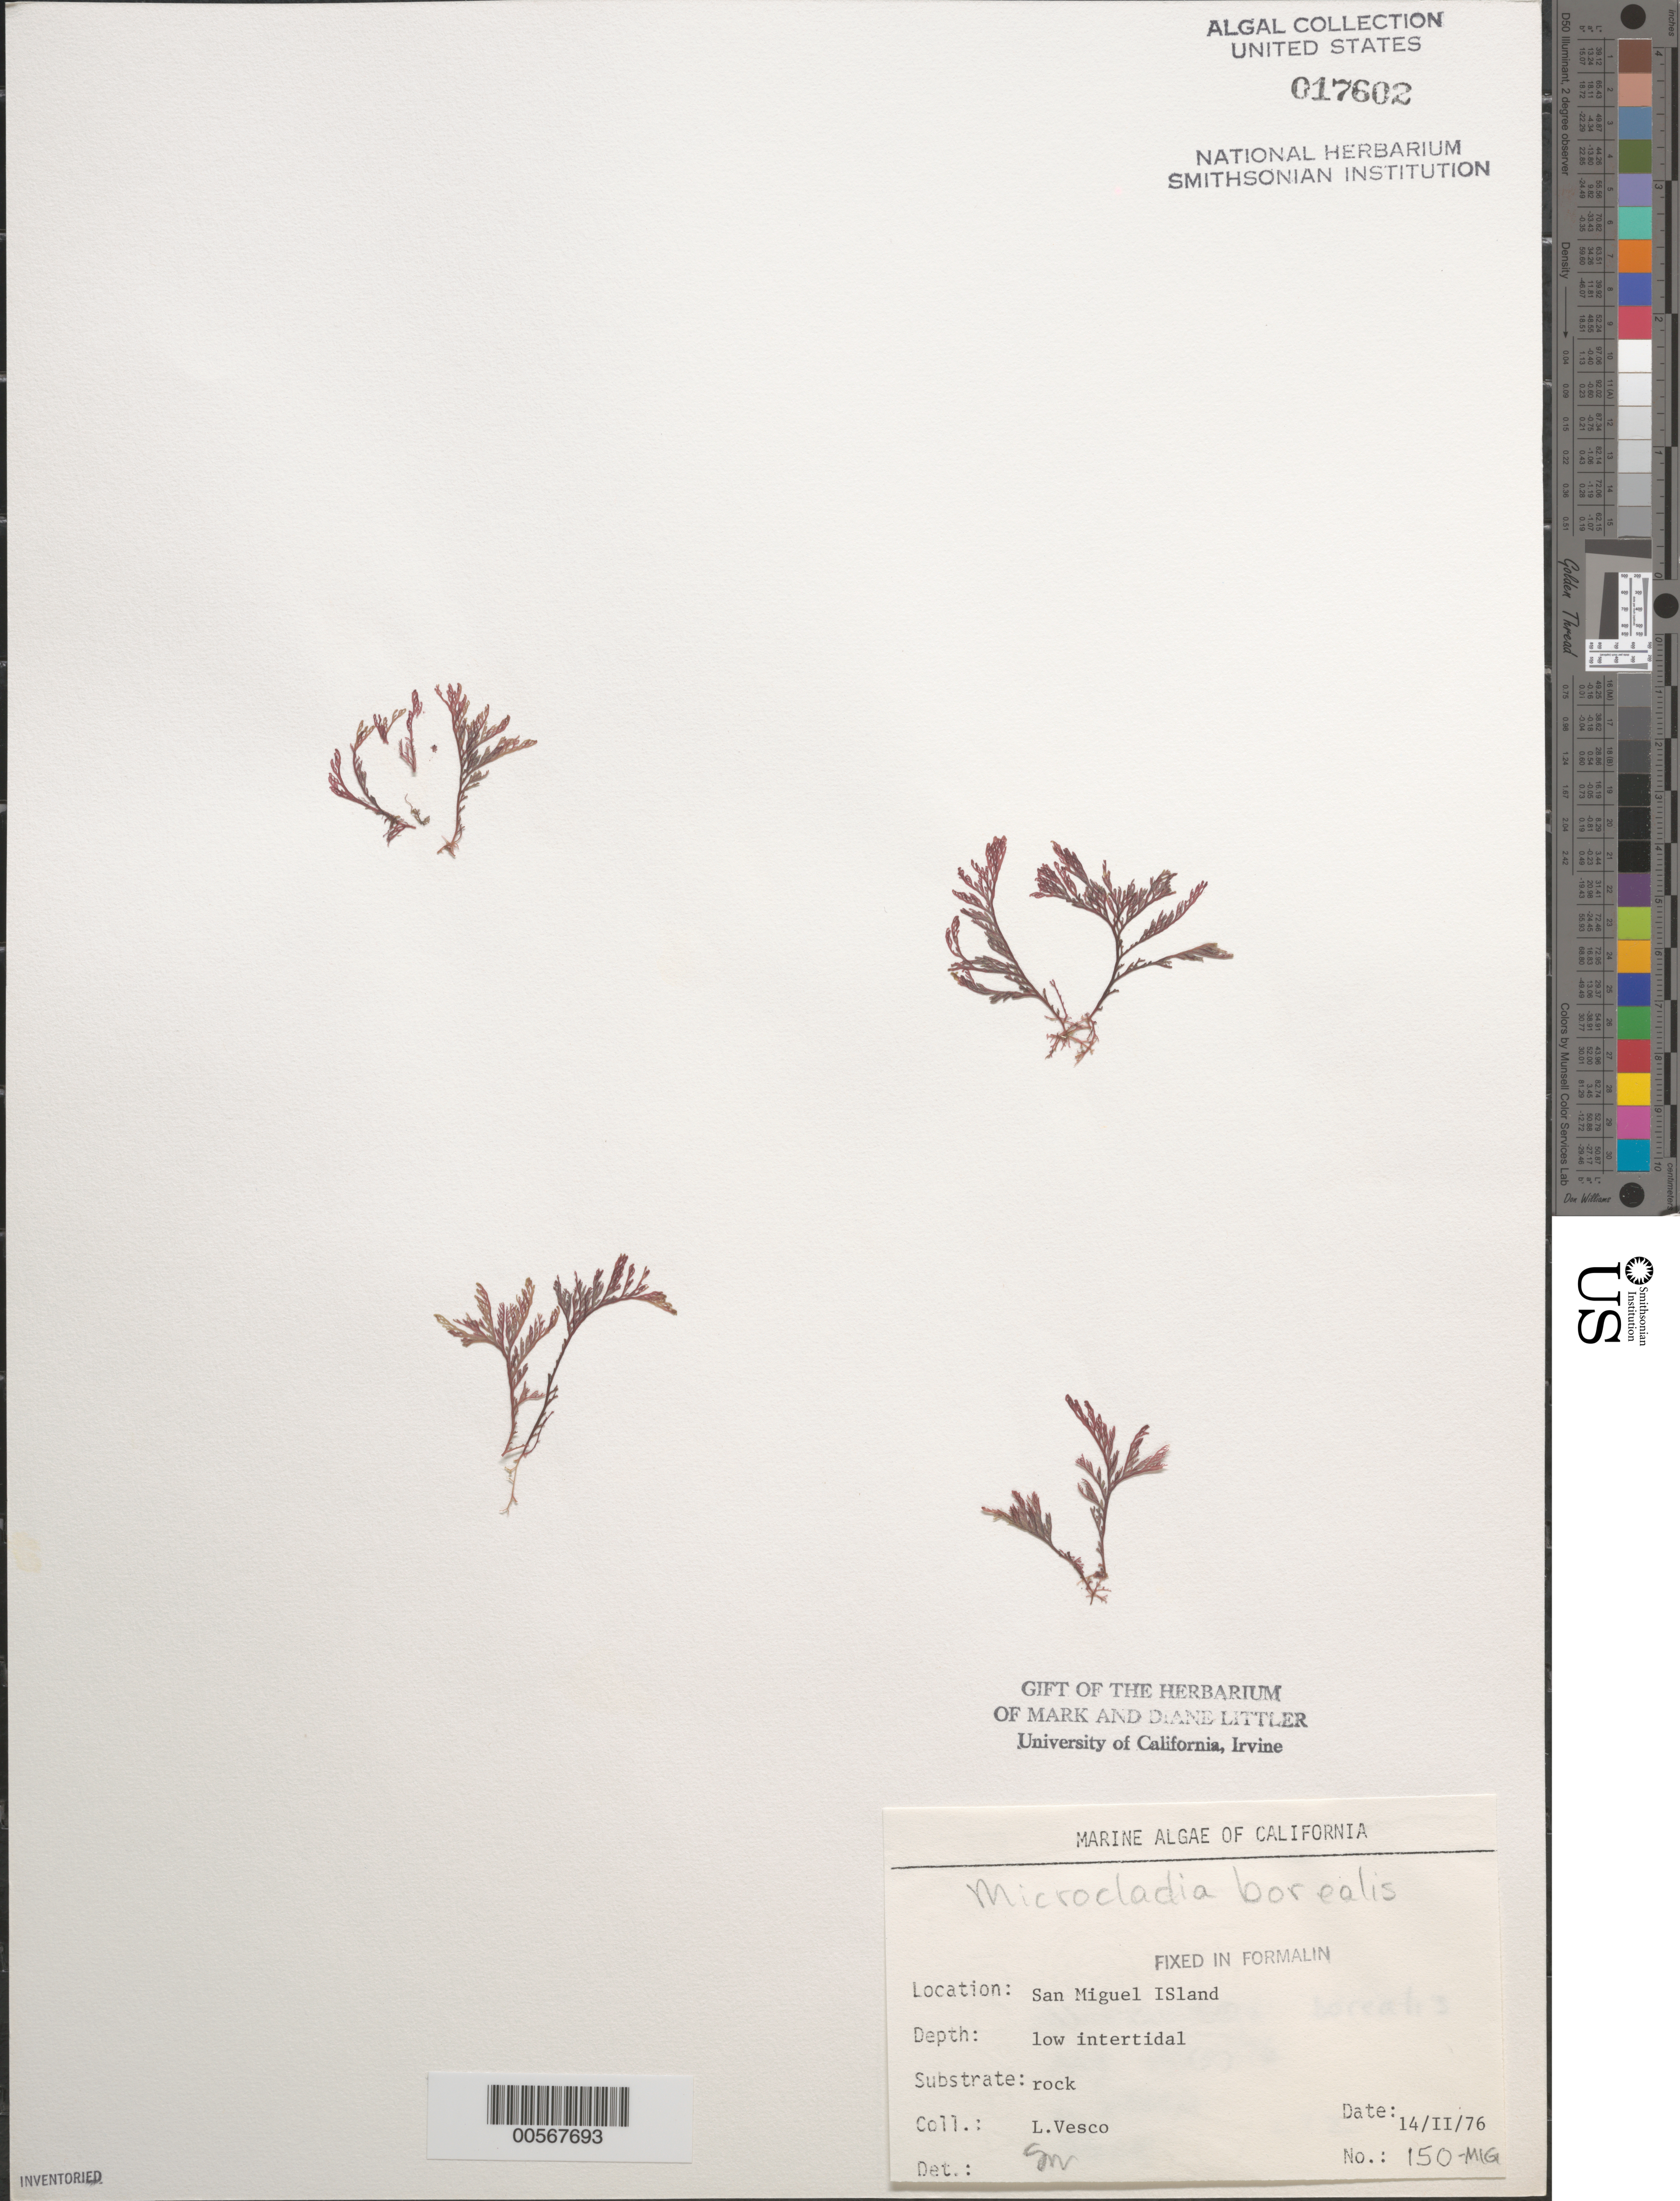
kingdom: Plantae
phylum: Rhodophyta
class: Florideophyceae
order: Ceramiales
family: Ceramiaceae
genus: Microcladia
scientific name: Microcladia borealis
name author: Rupr.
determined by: Murray, S. N.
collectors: L. Vesco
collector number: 150-mig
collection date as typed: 14 Feb 1976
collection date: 1976-02-14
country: United States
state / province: California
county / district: Santa Barbara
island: San Miguel Island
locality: Cuyler Harbor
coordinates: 34 02'55"N, 120 20'08"W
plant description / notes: BLM-SOCALBIGHT Rocky Intertidal Survey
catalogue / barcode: US 17602